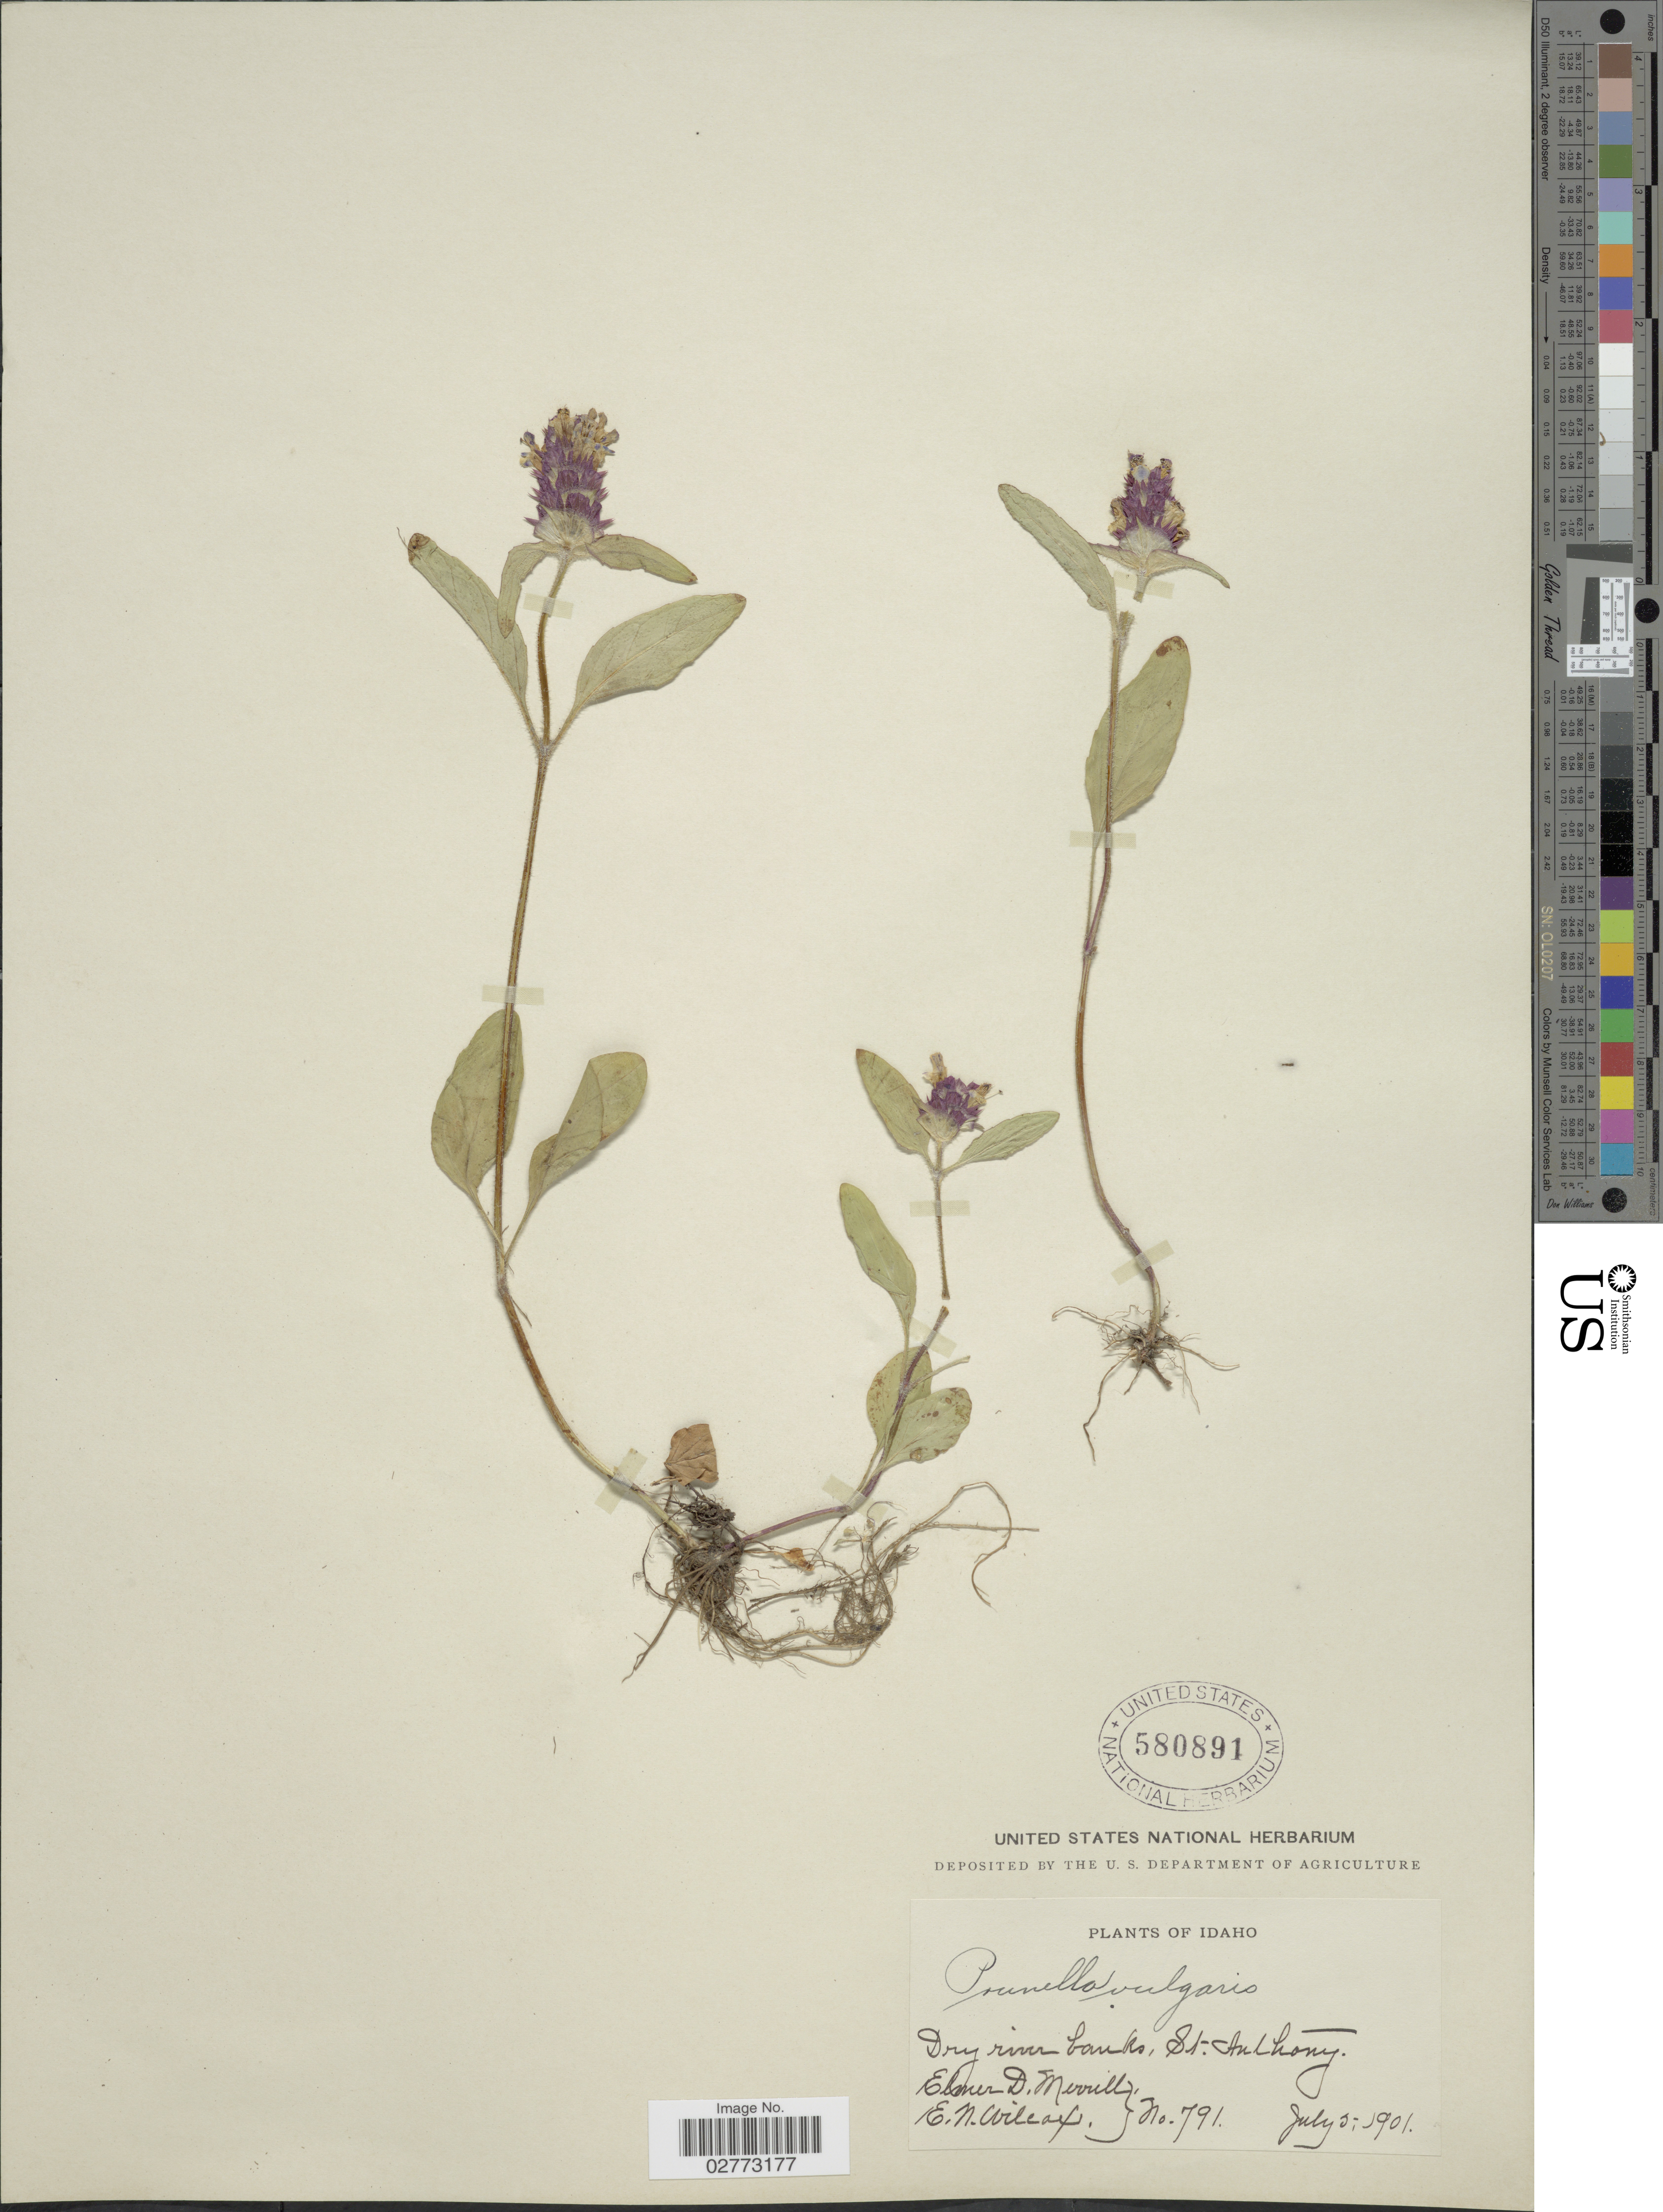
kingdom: Plantae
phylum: Tracheophyta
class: Magnoliopsida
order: Lamiales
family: Lamiaceae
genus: Prunella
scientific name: Prunella vulgaris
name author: L.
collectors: E. D. Merrill & E. Wilcox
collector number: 791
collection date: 1901-07-05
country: United States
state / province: Idaho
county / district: Fremont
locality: Dry river banks, St. Anthony.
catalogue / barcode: US 580891